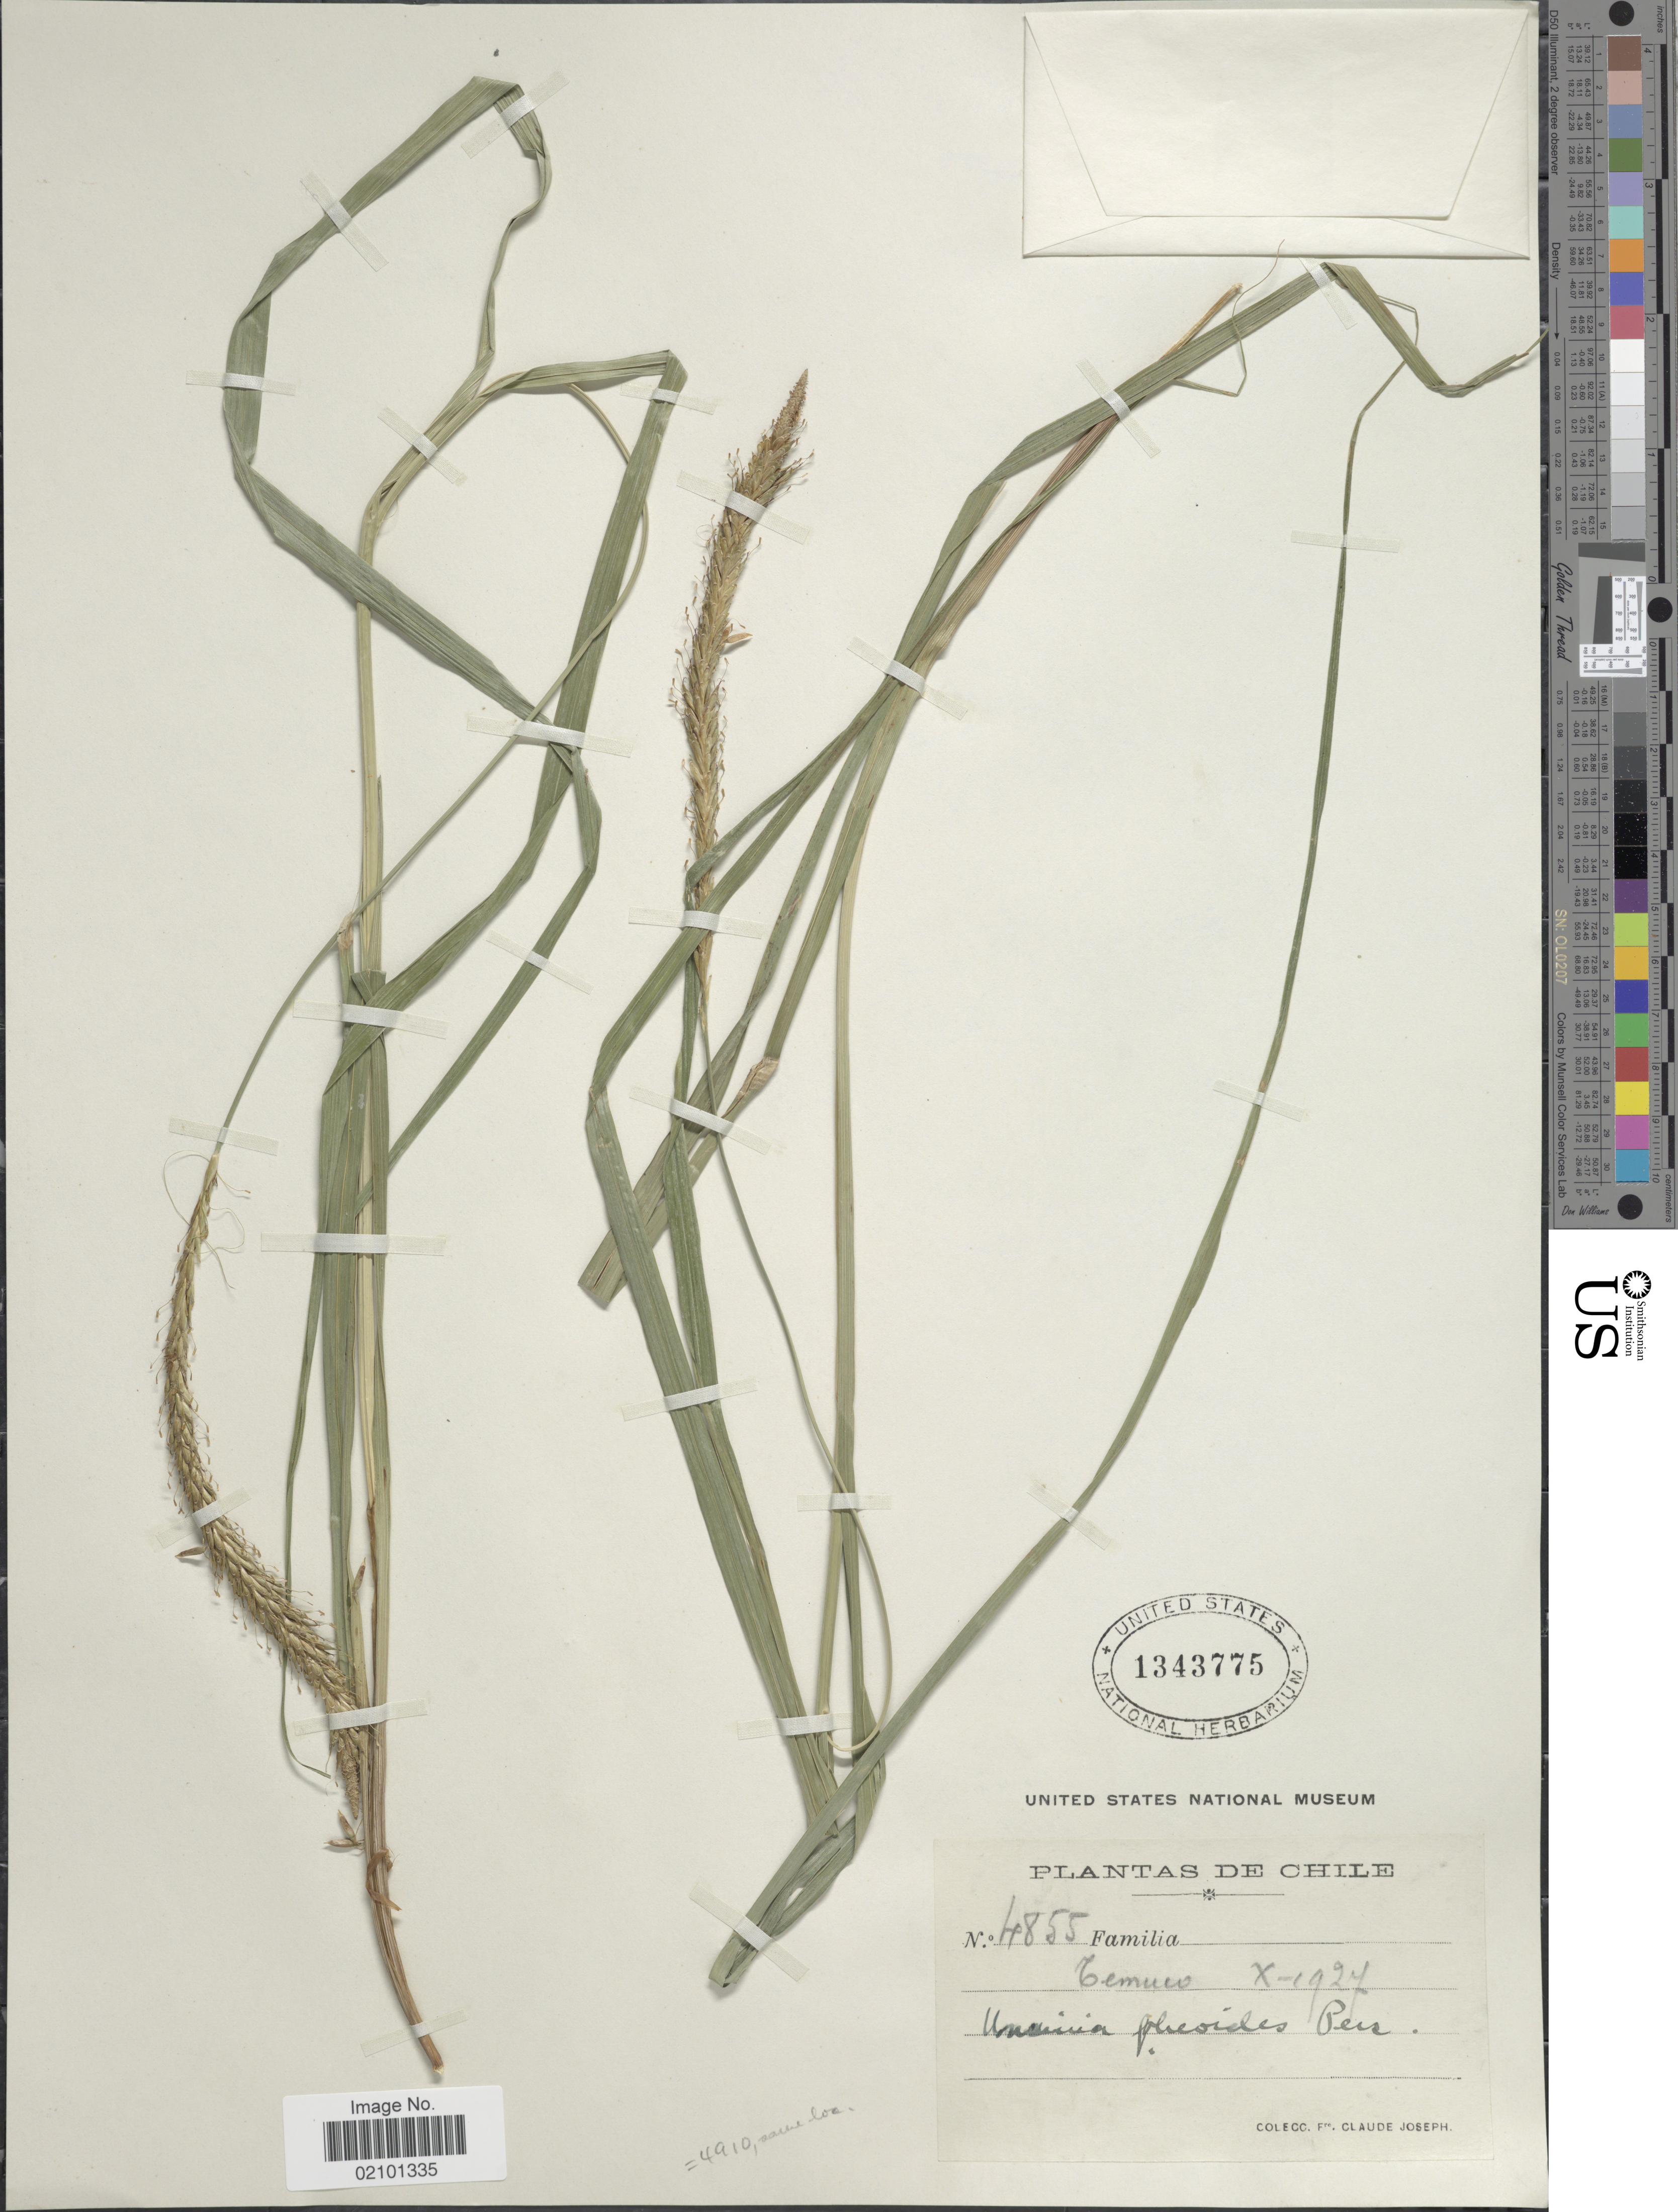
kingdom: Plantae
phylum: Tracheophyta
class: Liliopsida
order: Poales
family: Cyperaceae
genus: Carex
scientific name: Carex quinquin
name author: Jim.Mejías & Dorr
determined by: Jimnéz-Mejias, Pedro, (UPOS), Universidad Pablo de Olavide (SPAIN)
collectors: Bro. Claude-Joseph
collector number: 4855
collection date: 1927-10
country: Chile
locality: Temuco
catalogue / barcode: US 1343775